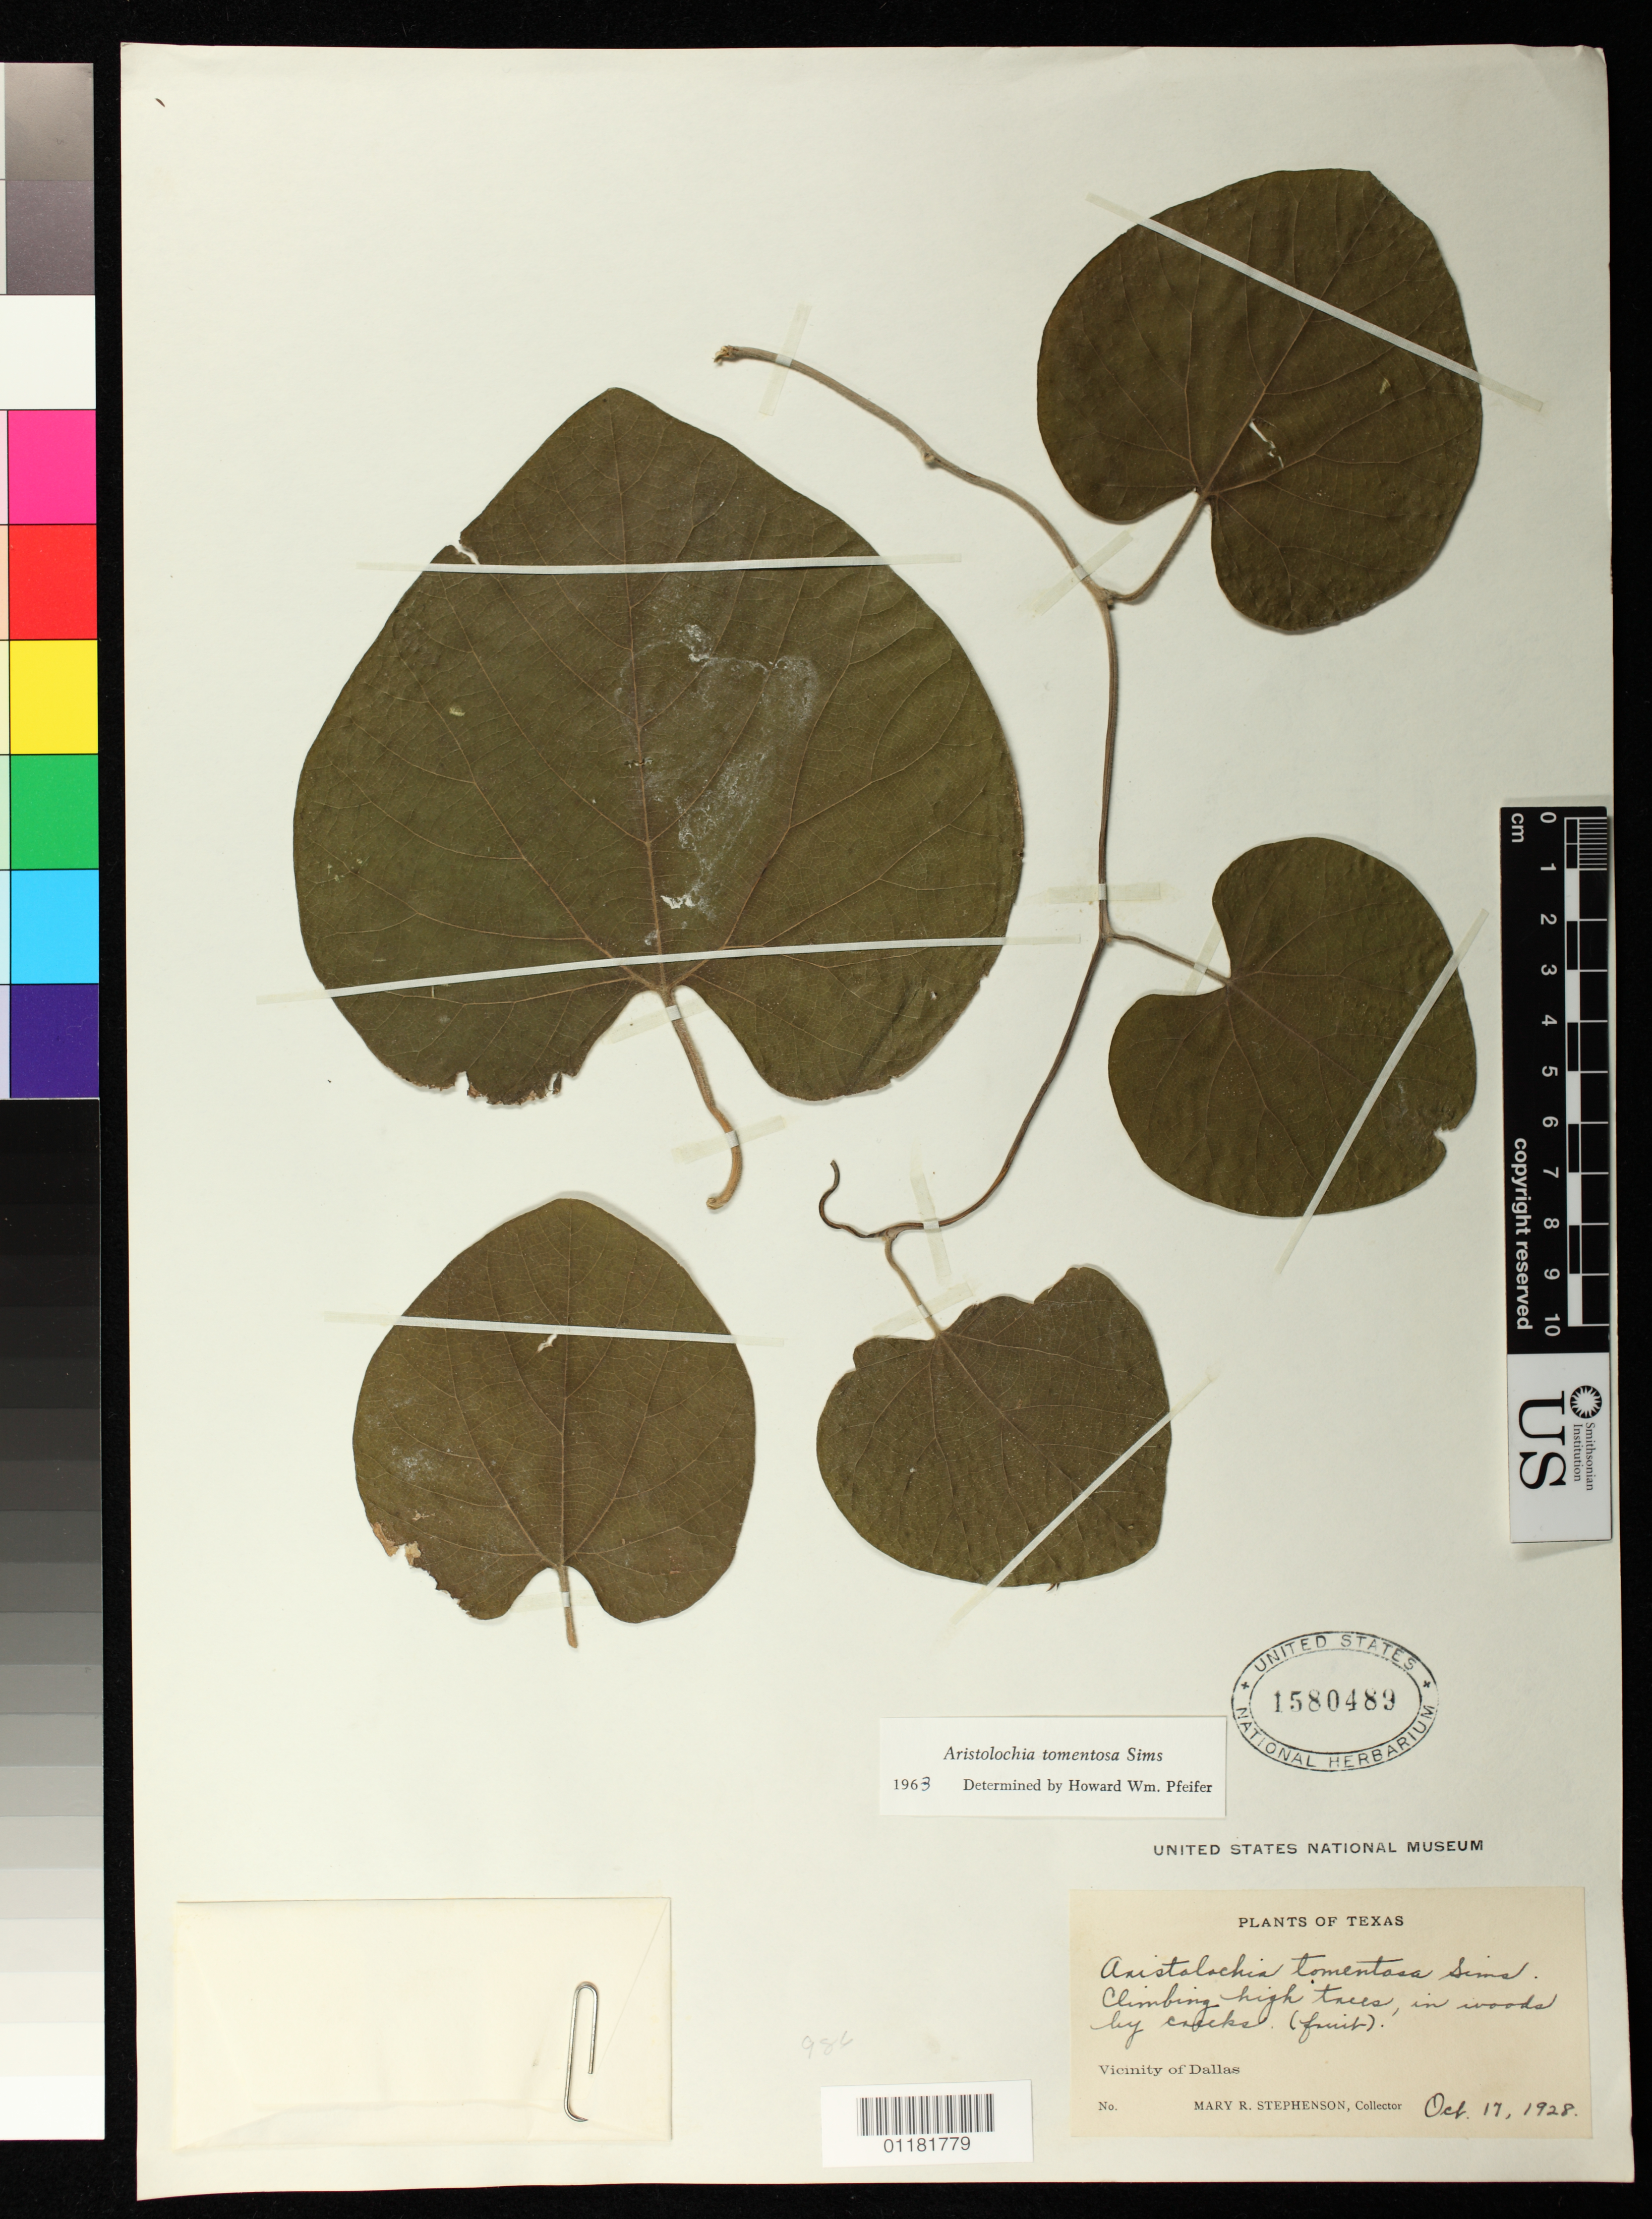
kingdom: Plantae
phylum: Tracheophyta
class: Magnoliopsida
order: Piperales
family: Aristolochiaceae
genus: Aristolochia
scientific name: Aristolochia tomentosa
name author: Sims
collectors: M. R. Stephenson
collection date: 1928-10-17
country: United States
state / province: Texas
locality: Vicinity of Dallas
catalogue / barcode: US 1580489